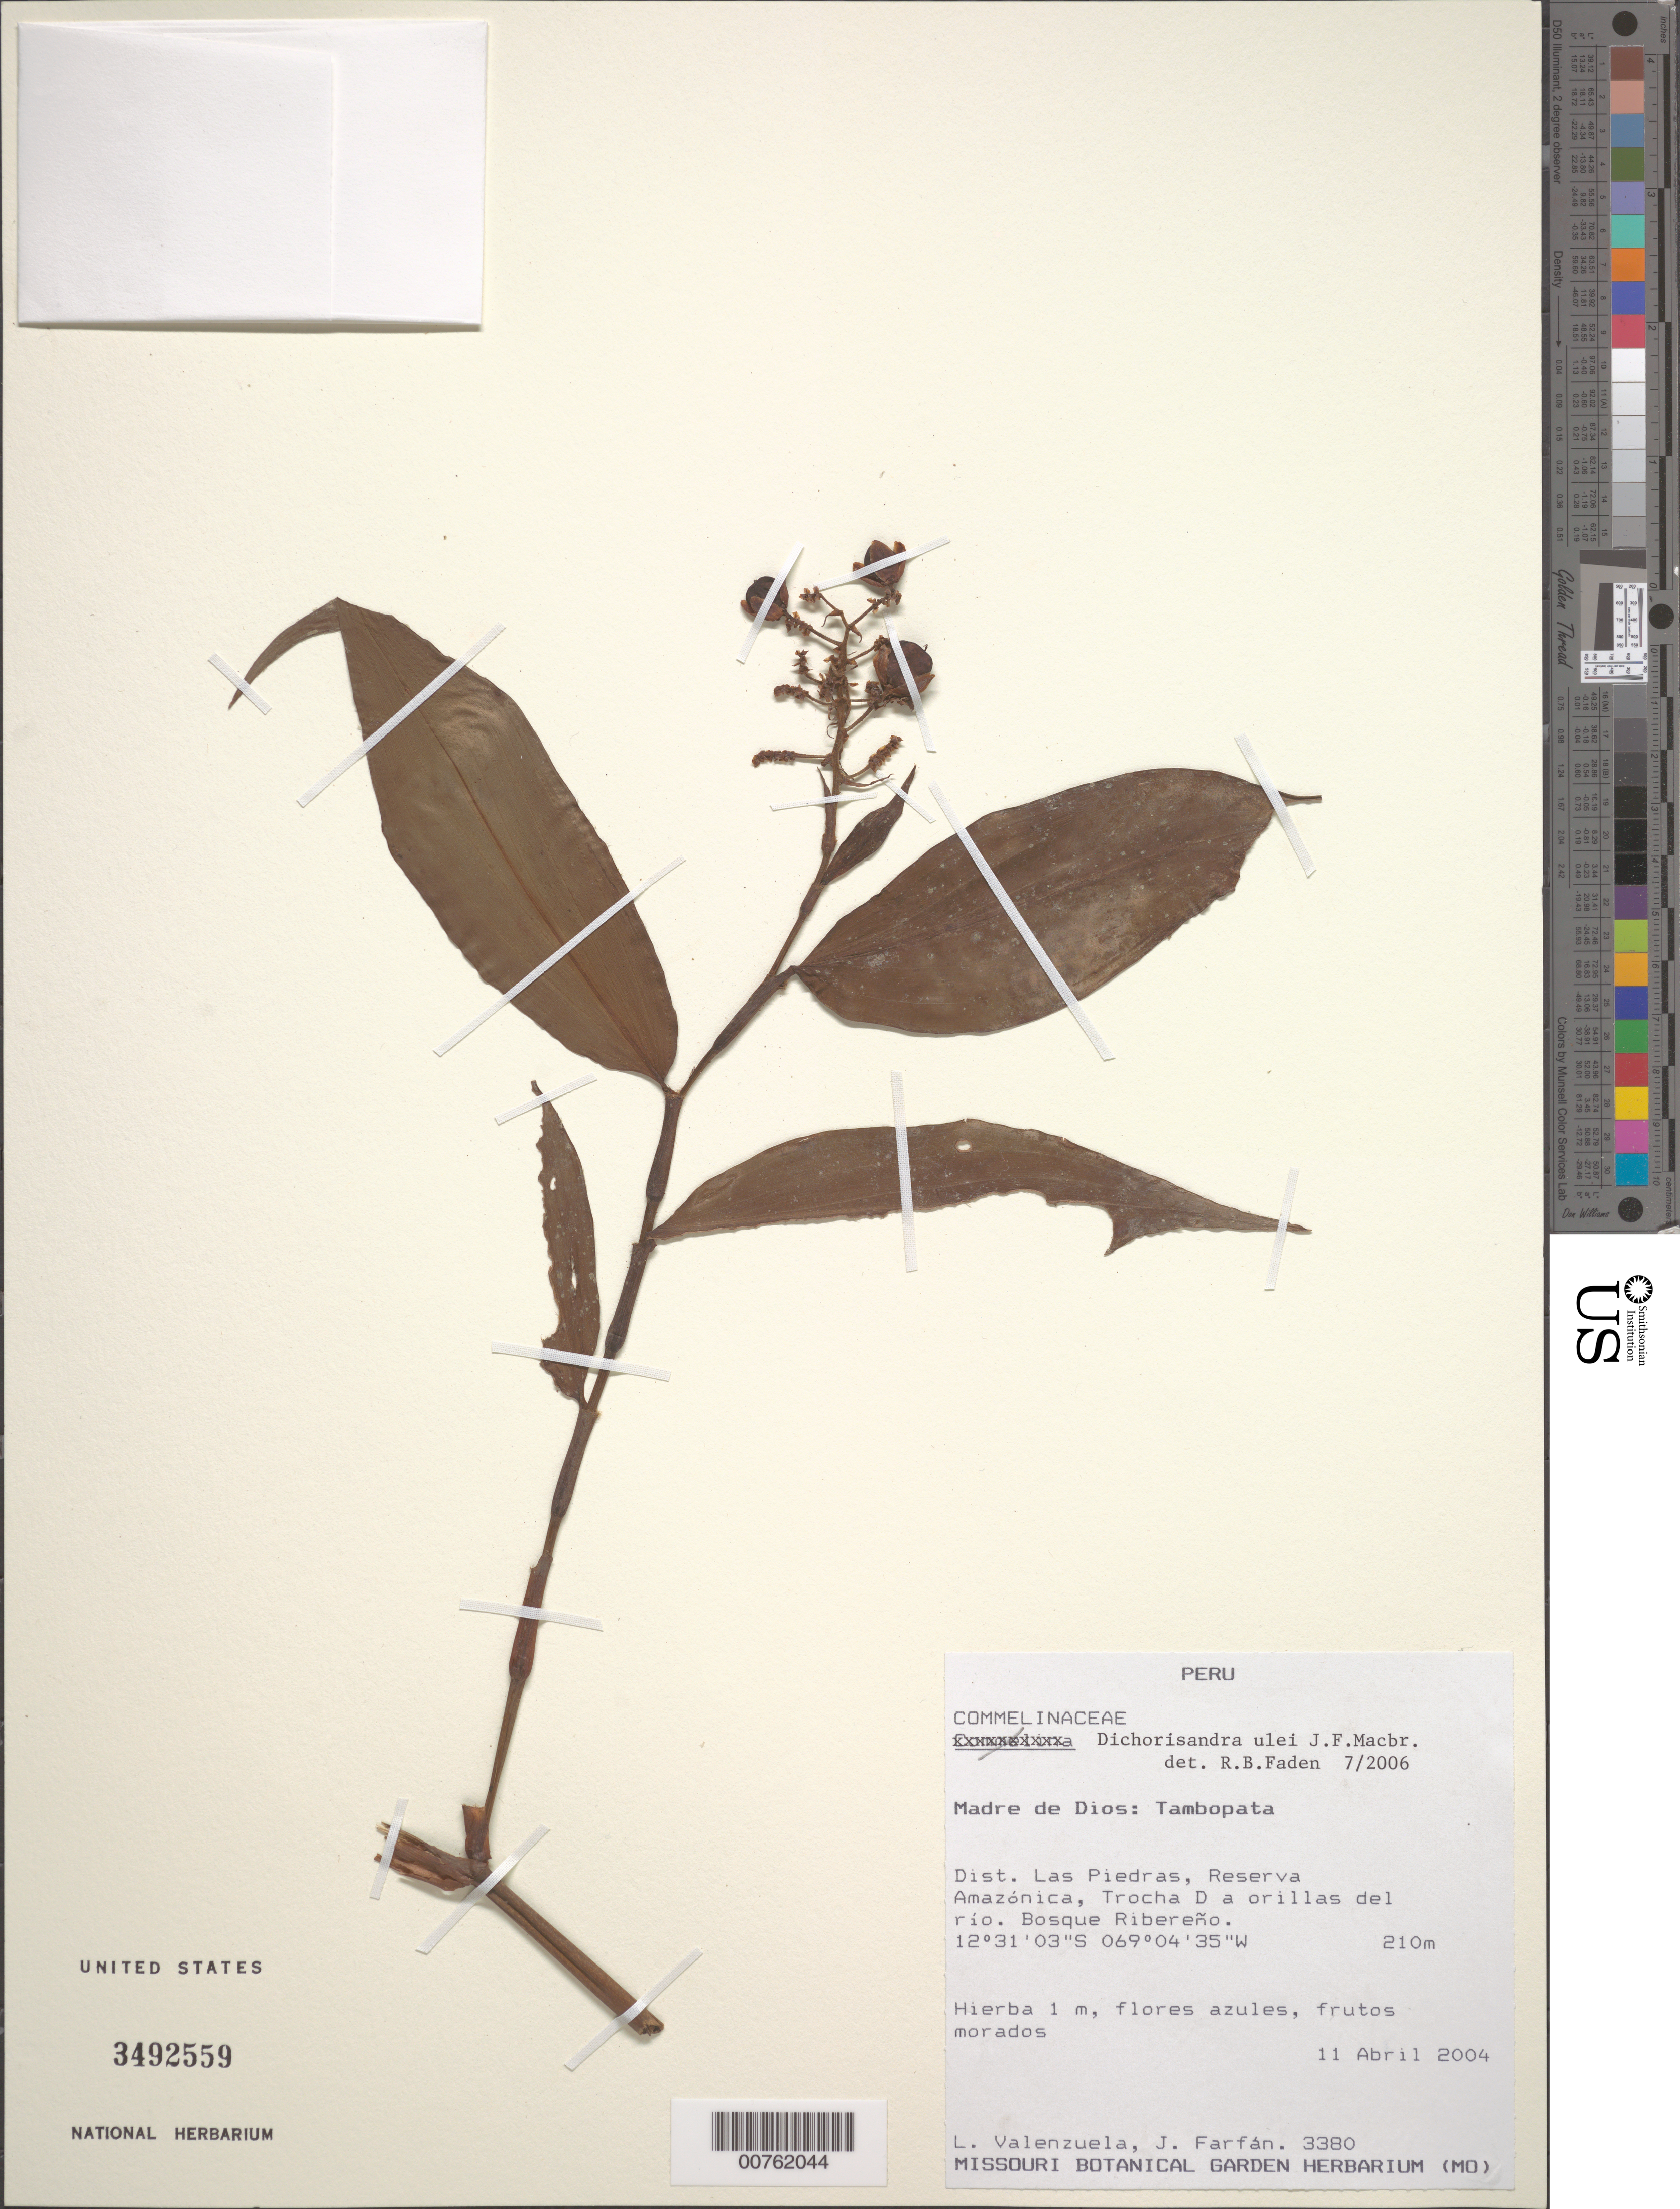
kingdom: Plantae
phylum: Tracheophyta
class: Liliopsida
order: Commelinales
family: Commelinaceae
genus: Dichorisandra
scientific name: Dichorisandra ulei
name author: J.F. Macbr.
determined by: Faden, Robert B., (US), Smithsonian Institution - National Museum of Natural History (UNITED STATES)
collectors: L. Valenzuela & J. Farfán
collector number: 3380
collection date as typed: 11 Apr 2004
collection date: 2004-04-11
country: Peru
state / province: Madre de Dios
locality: Tambopata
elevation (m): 210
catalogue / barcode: US 3492559